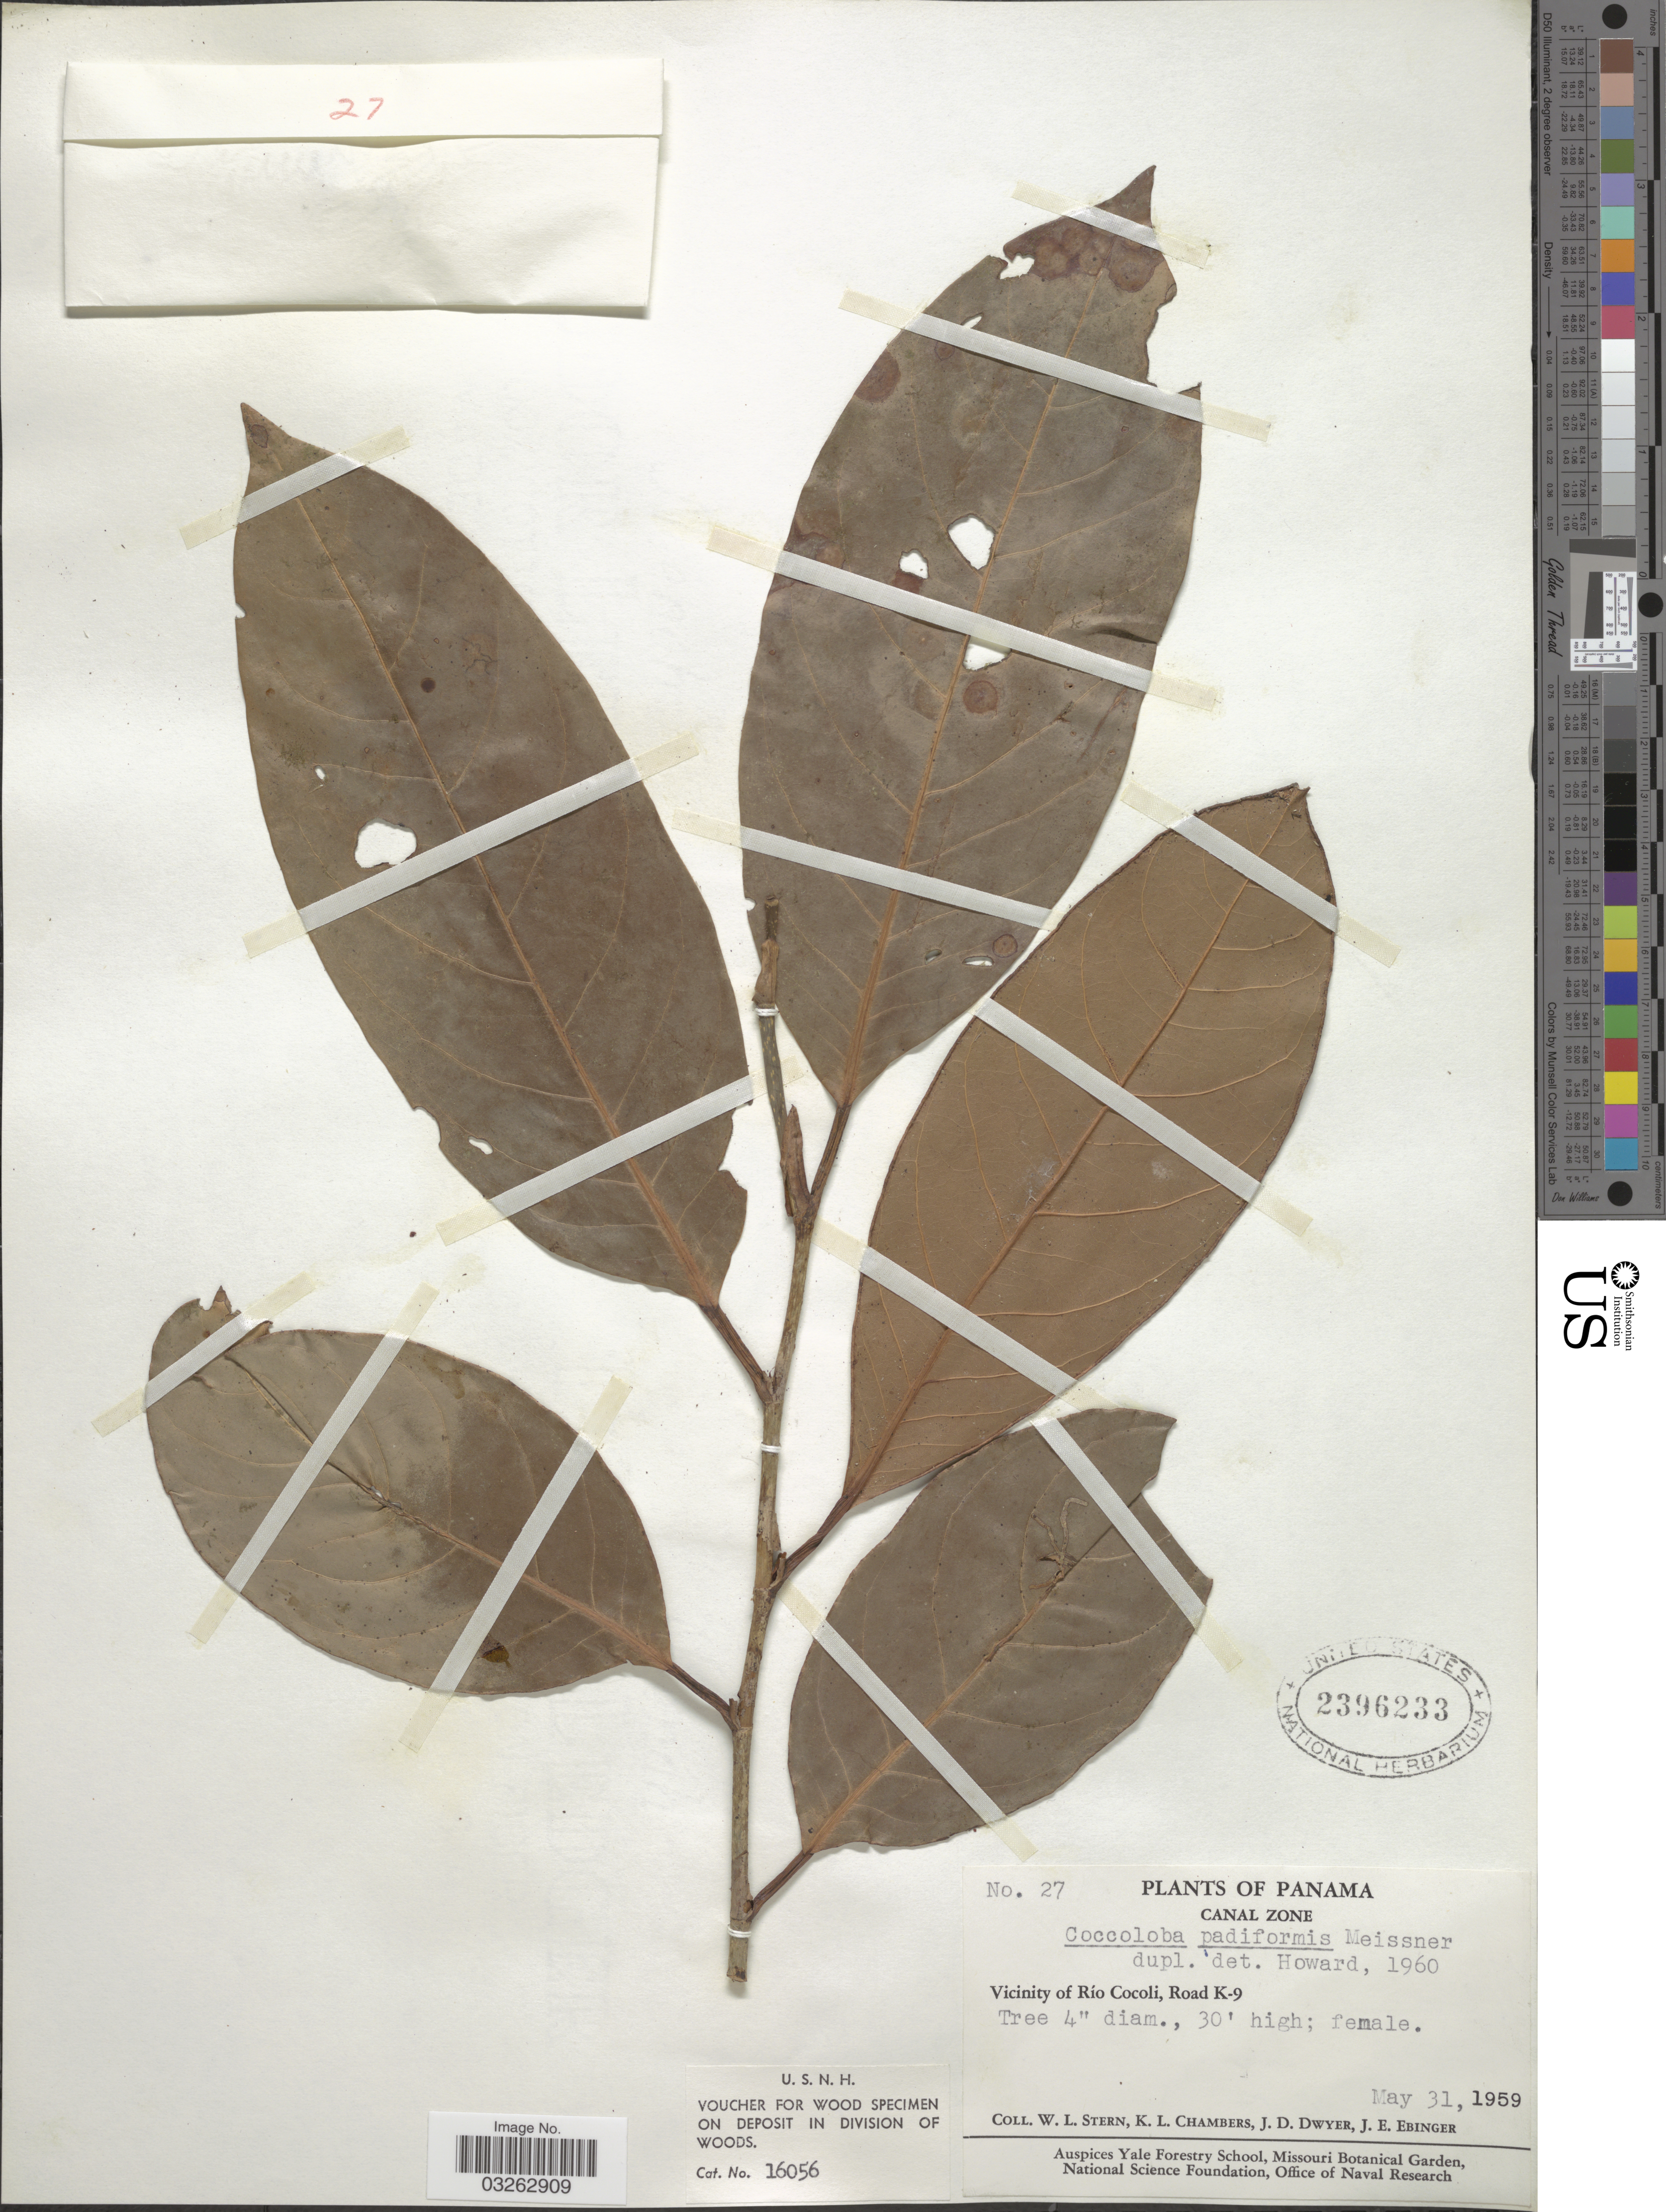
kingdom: Plantae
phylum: Tracheophyta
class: Magnoliopsida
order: Caryophyllales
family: Polygonaceae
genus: Coccoloba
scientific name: Coccoloba padiformis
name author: Meisn.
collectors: W. L. Stern, K. Chambers, J. D. Dwyer & J. Ebinger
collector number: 27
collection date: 1959-05-31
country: Panama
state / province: Panamá Oeste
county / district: Canal Zone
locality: Vicinity of Río Cocoli, Road K-9.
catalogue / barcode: US 2396233